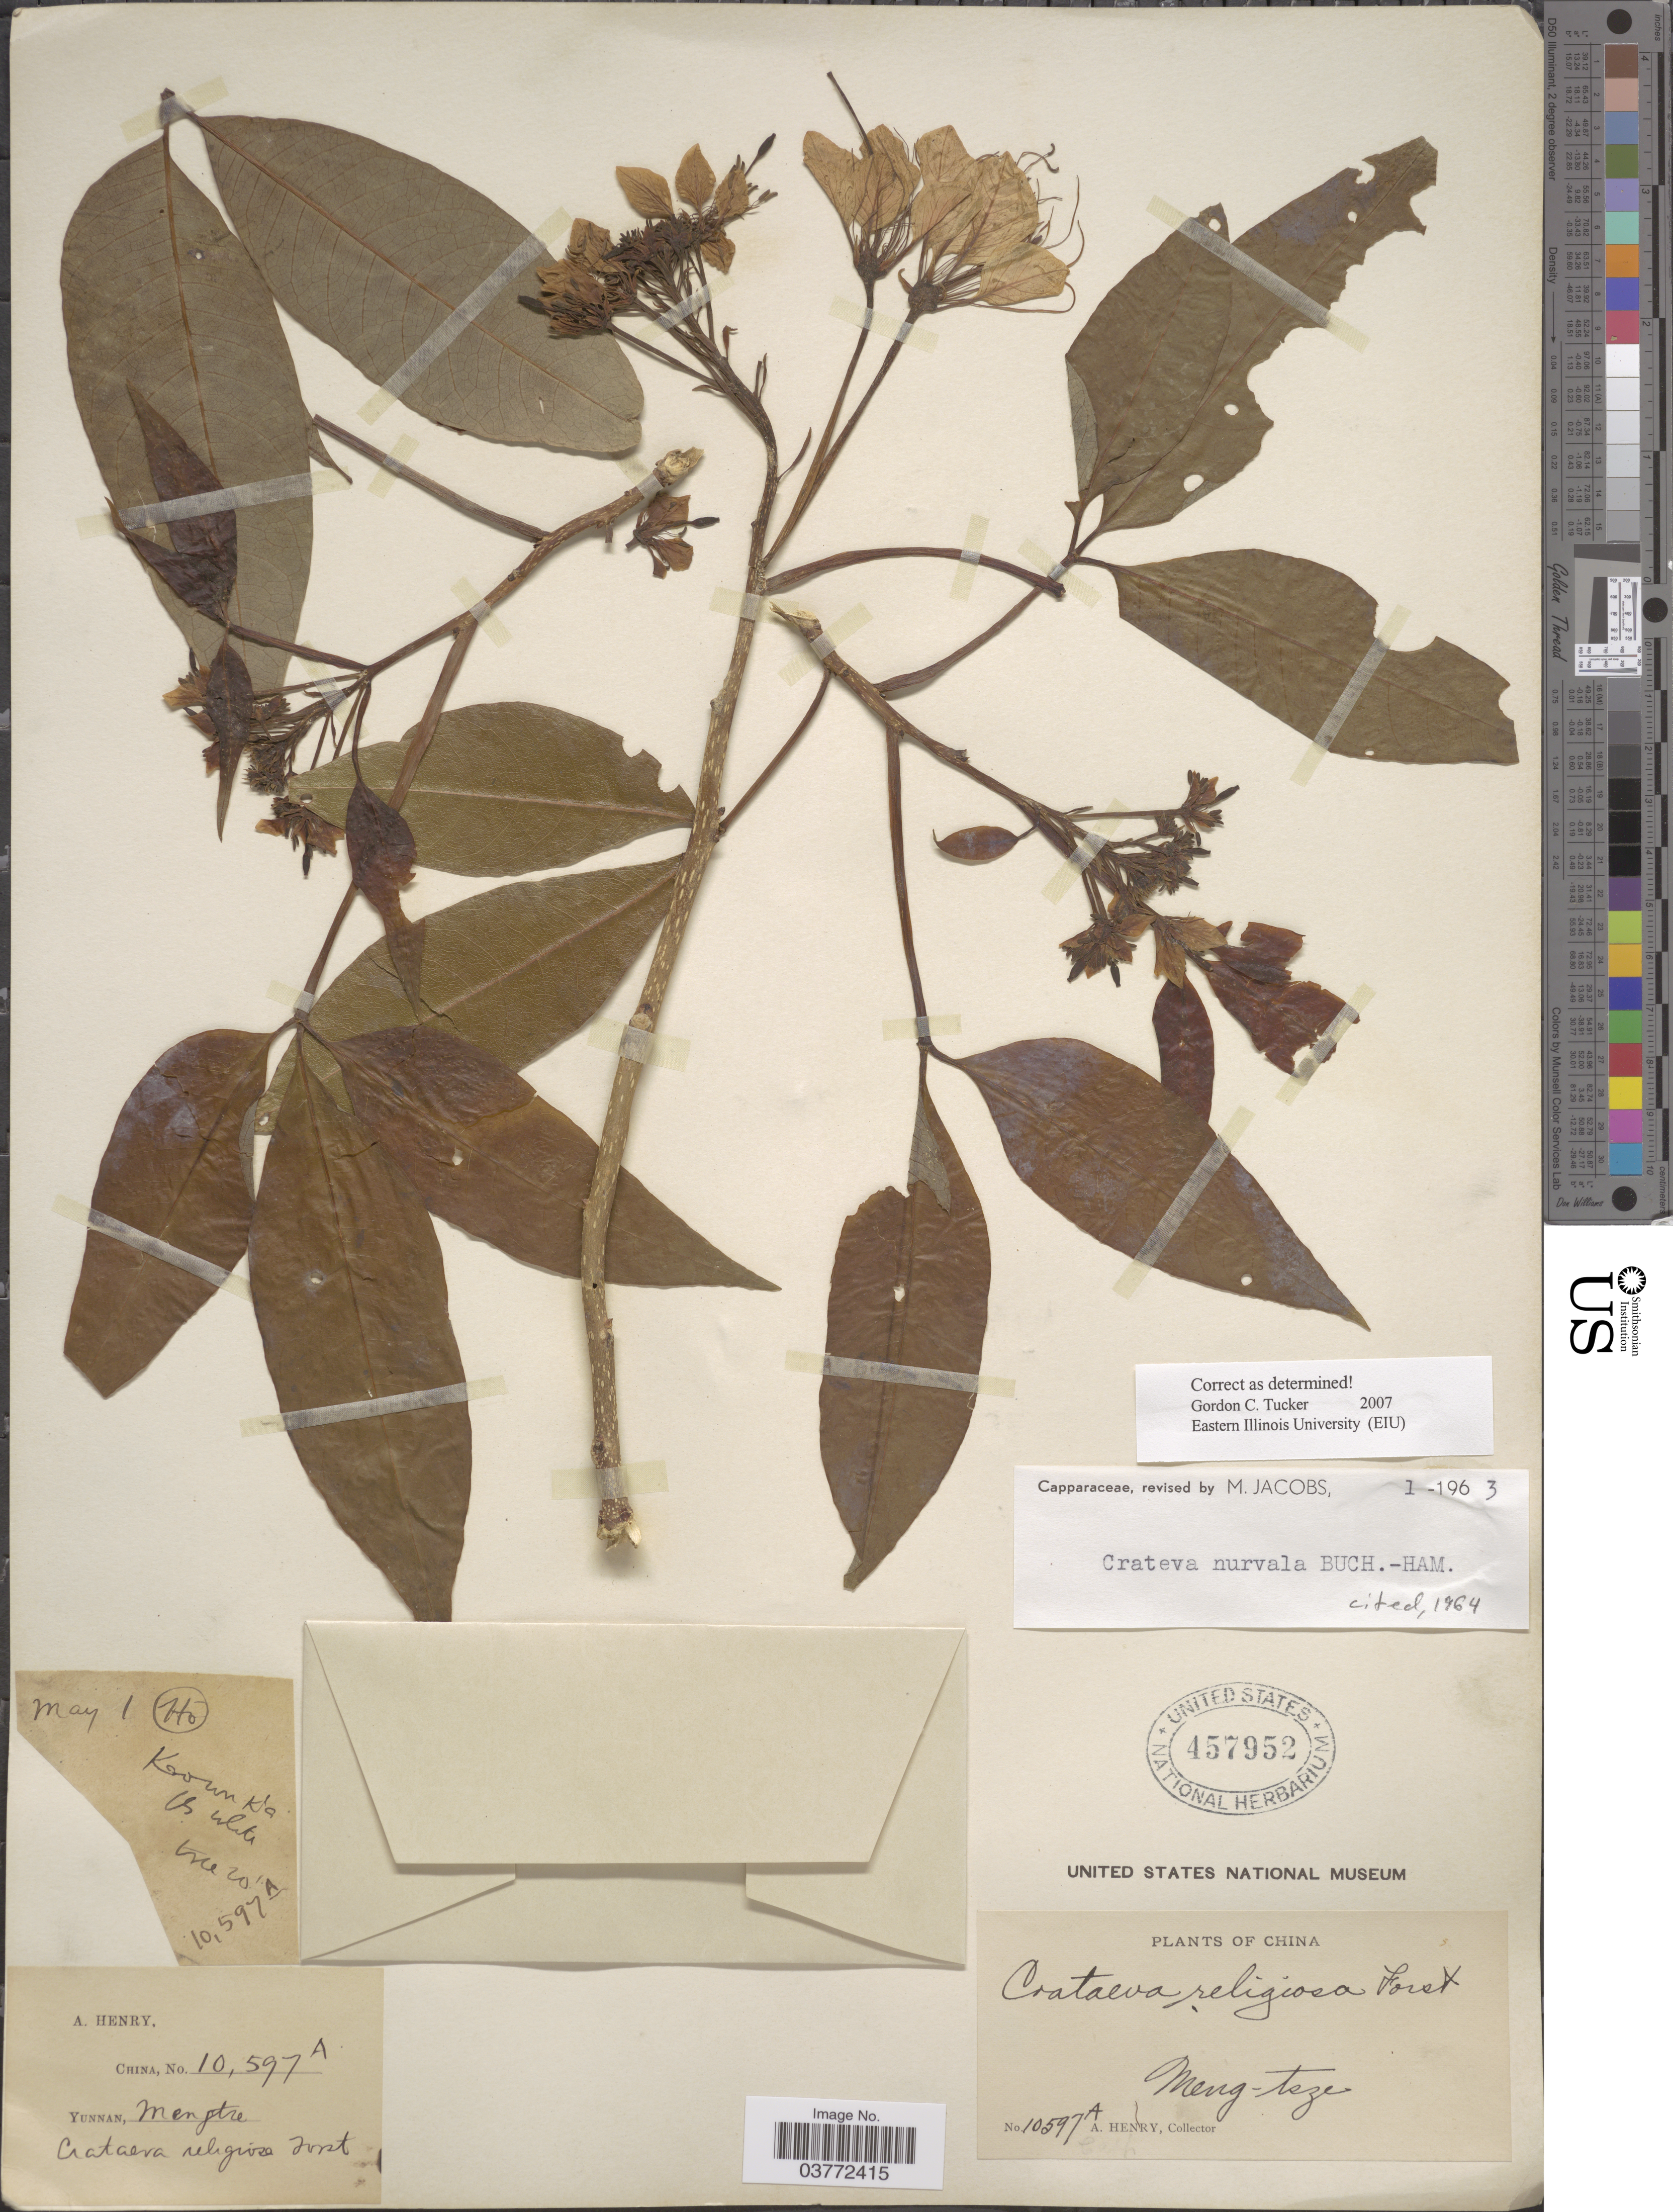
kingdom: Plantae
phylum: Tracheophyta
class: Magnoliopsida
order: Brassicales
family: Capparaceae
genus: Crateva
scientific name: Crateva nurvala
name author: Buch.-Ham.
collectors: A. Henry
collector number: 10597 A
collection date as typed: Transcribed d/m/y: /5/1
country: China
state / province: Yunnan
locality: Mengtze.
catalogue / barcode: US 457952